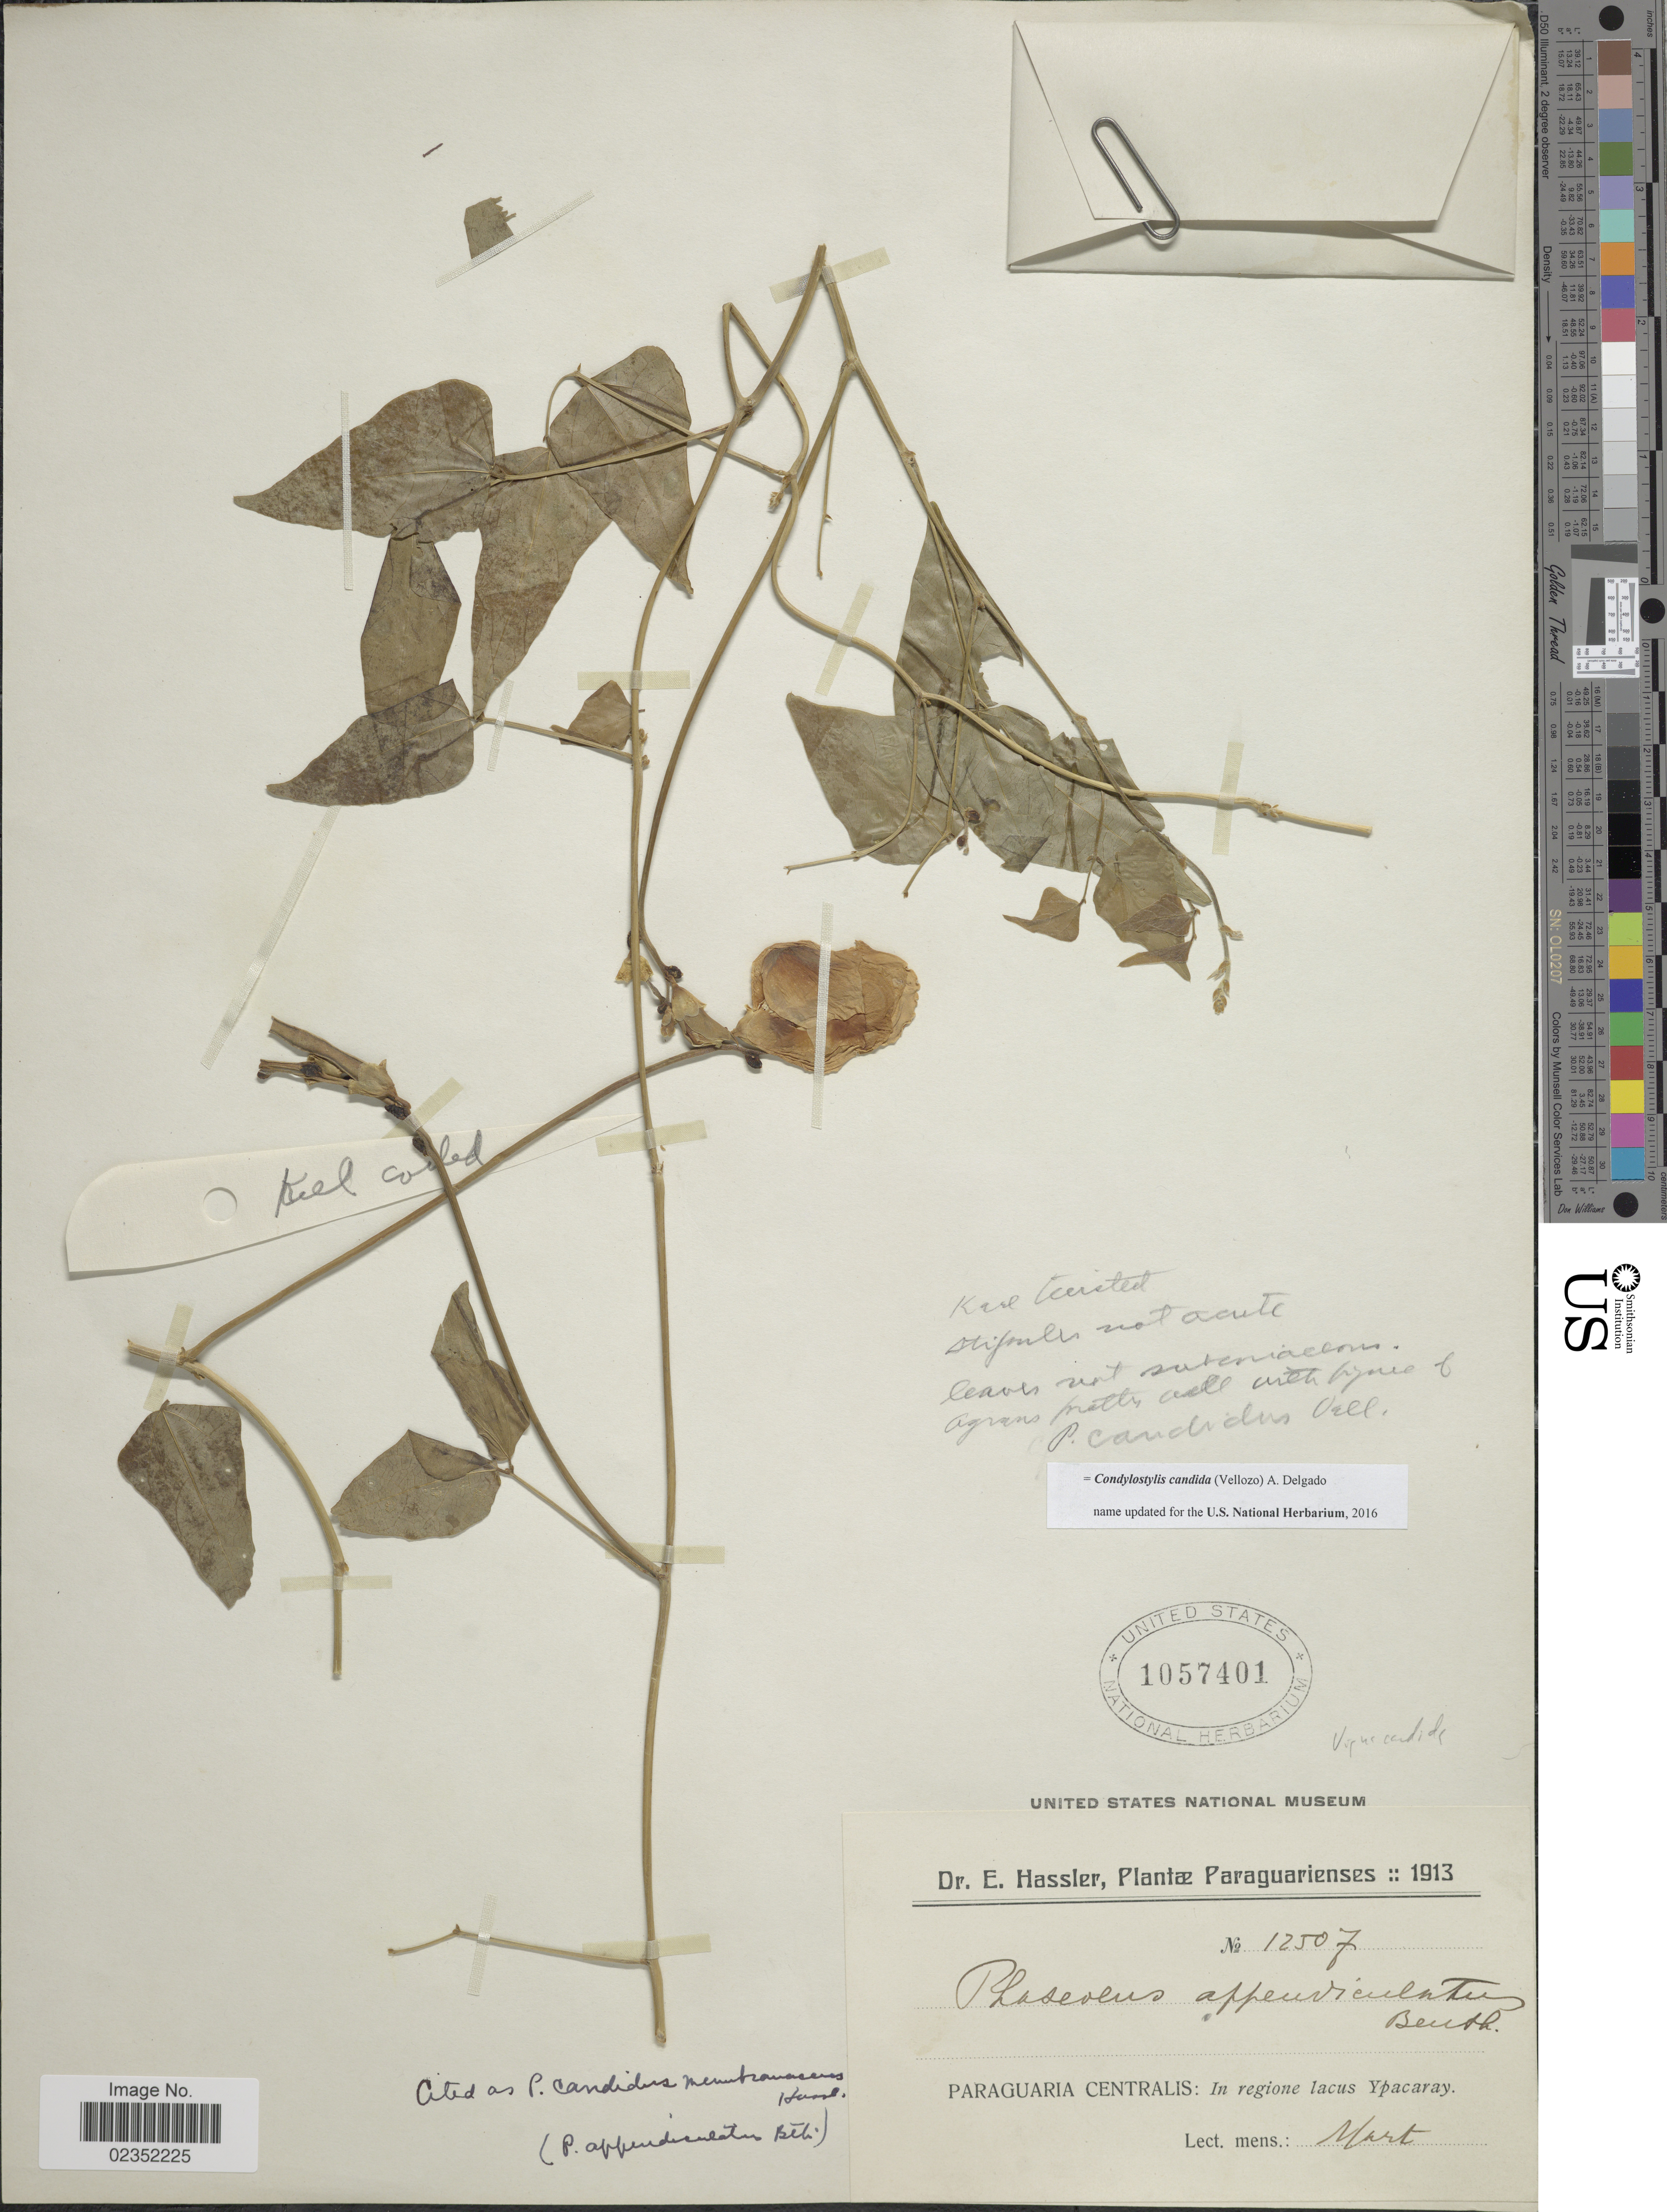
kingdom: Plantae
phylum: Tracheophyta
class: Magnoliopsida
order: Fabales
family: Fabaceae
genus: Condylostylis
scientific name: Condylostylis candida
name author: (Vell.) A. Delgado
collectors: E. Hassler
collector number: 12507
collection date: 1913-03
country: Paraguay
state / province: Paraguari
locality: Paraguarienses. Paraguaria Centralis: In regione lacus Ypacaray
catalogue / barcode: US 1057401